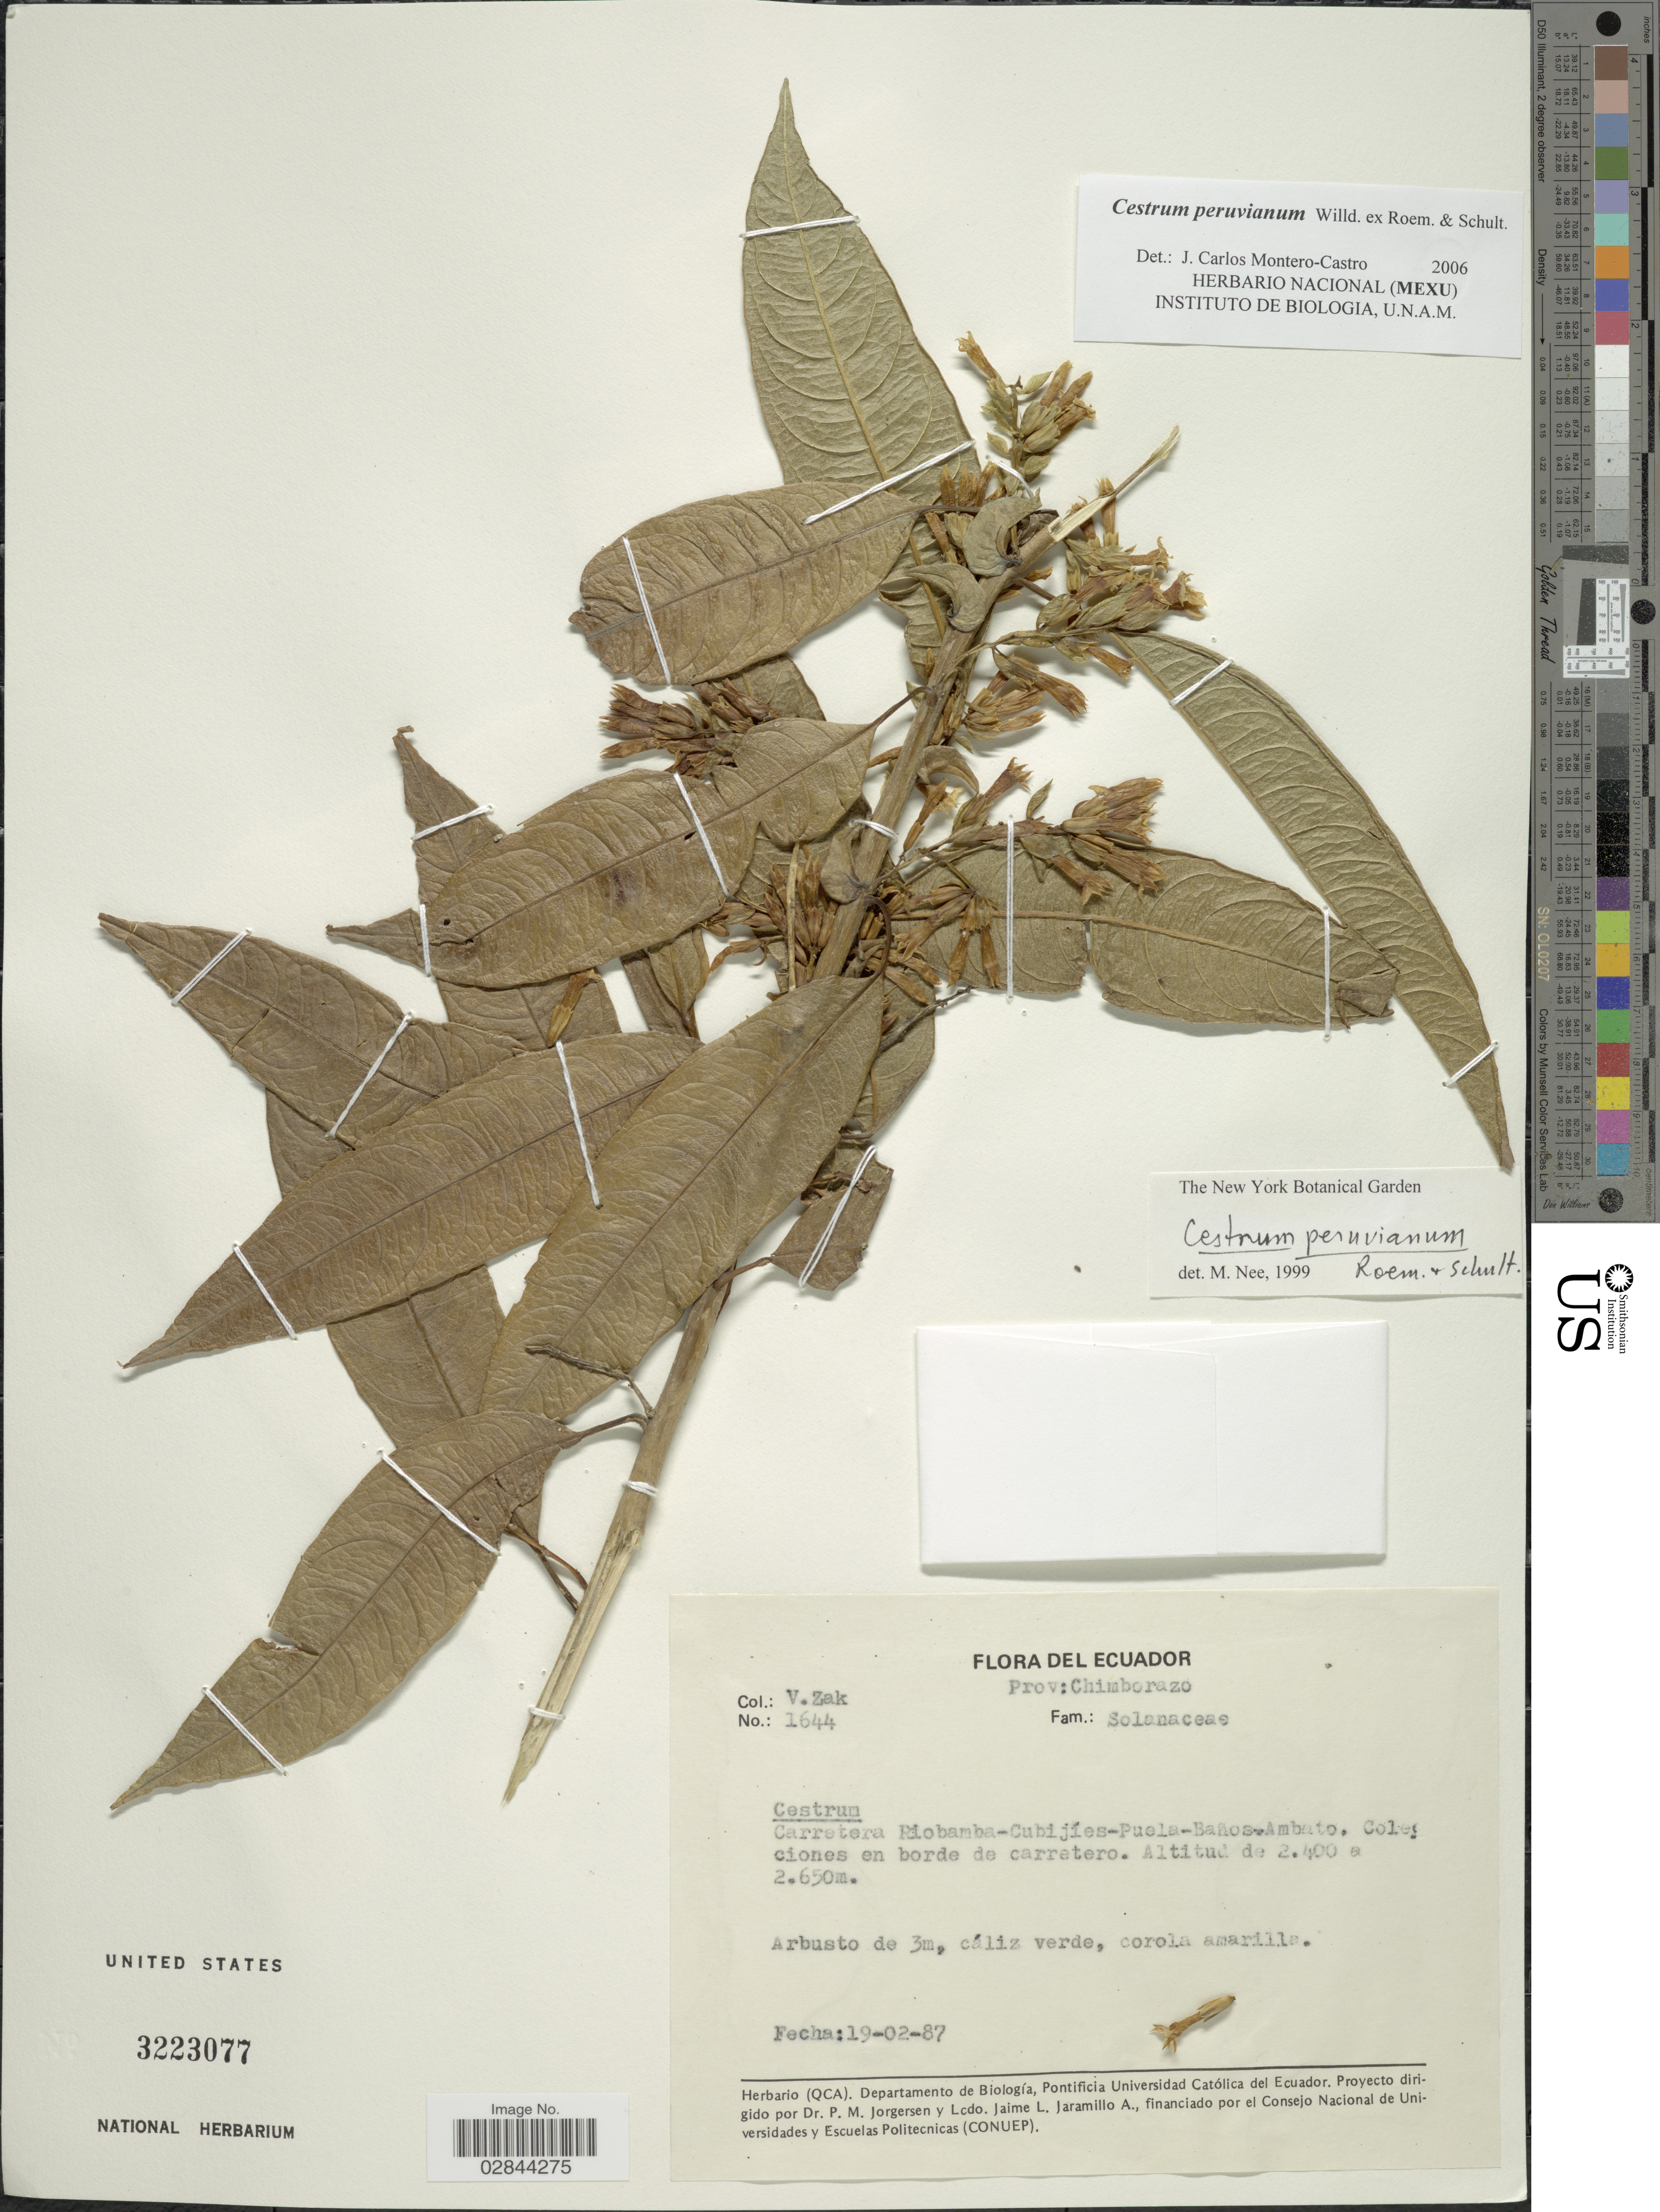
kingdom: Plantae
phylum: Tracheophyta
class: Magnoliopsida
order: Solanales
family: Solanaceae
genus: Cestrum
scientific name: Cestrum affine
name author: Kunth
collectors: V. Zak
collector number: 1644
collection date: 1987-02-19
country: Ecuador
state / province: Chimborazo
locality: Carretera Riobamba-Cubijíes-Puela-Baños-Ambato, Colleciones en borde de carretero.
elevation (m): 2400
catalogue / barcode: US 3223077